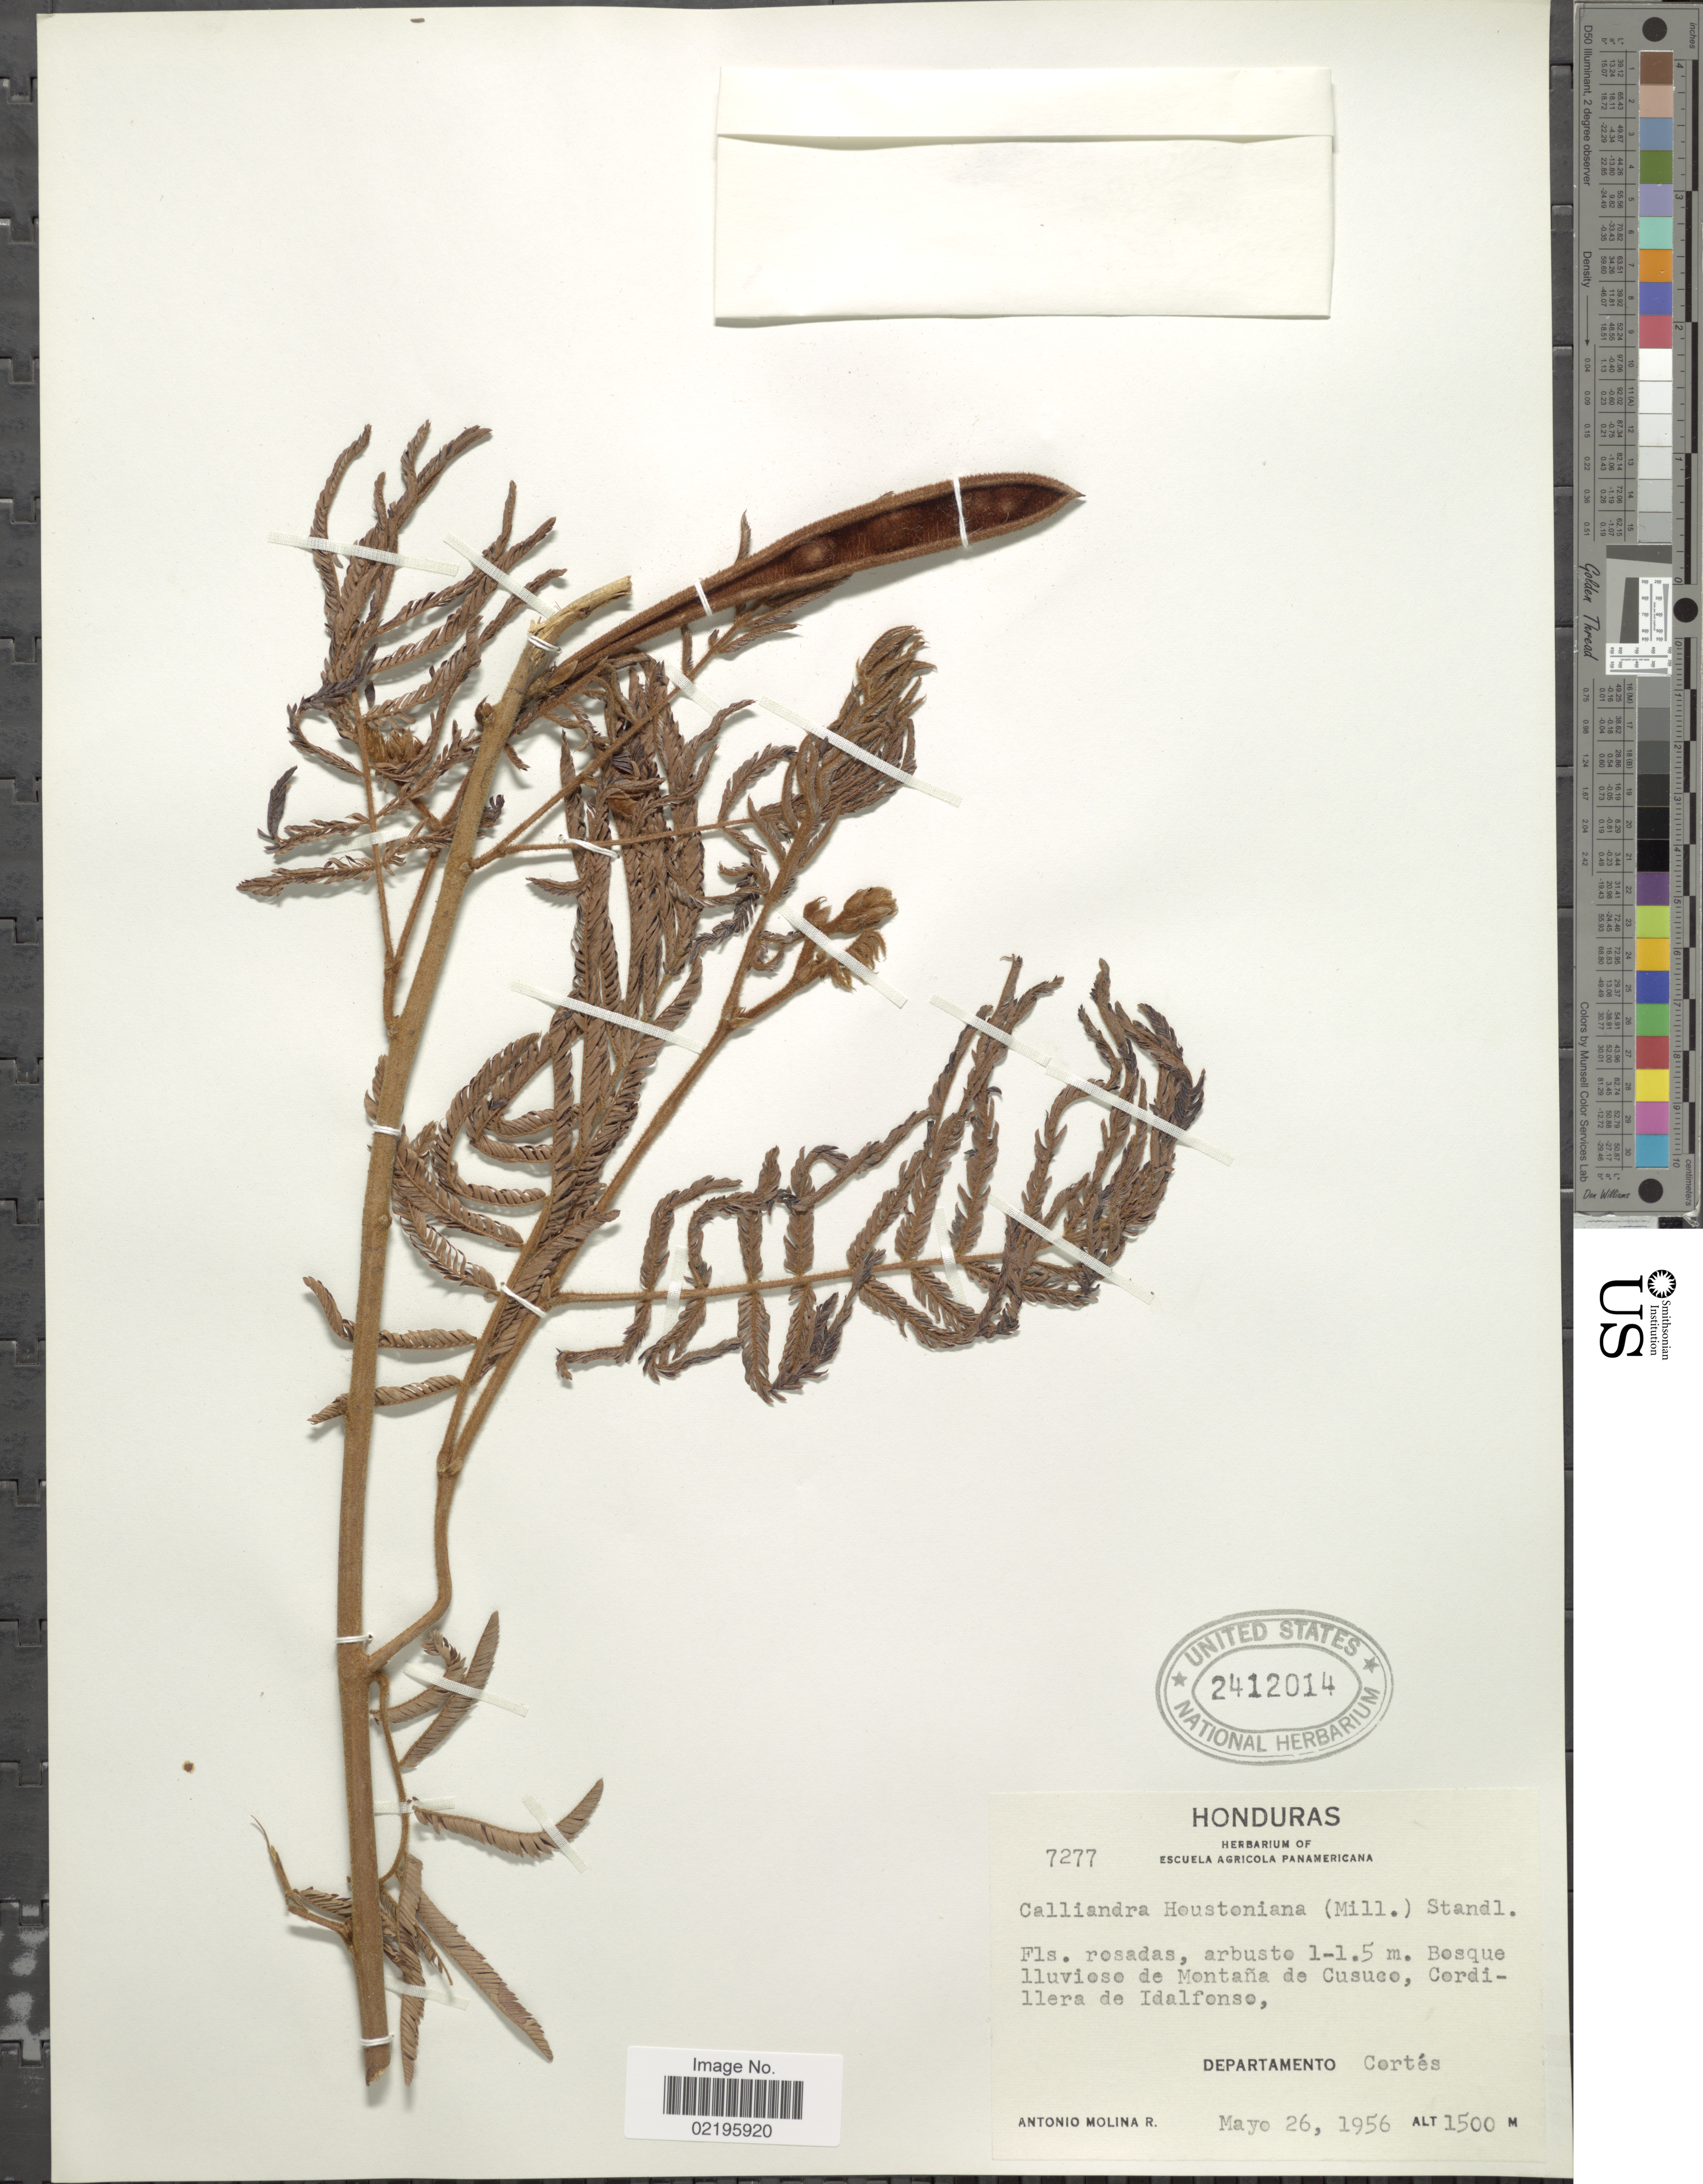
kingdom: Plantae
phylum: Tracheophyta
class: Magnoliopsida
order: Fabales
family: Fabaceae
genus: Calliandra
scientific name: Calliandra houstoniana var. houstoniana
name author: (Mill.) Standl.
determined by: Strong, Mark T., (BOT), Smithsonian Institution - National Museum of Natural History (UNITED STATES)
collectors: A. Molina R.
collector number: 7277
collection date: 1956-05-26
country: Honduras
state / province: Cortés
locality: Bosque lluvioso de Montana de Cusuco, Cordillera de Idalfonso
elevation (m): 1500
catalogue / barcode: US 2412014